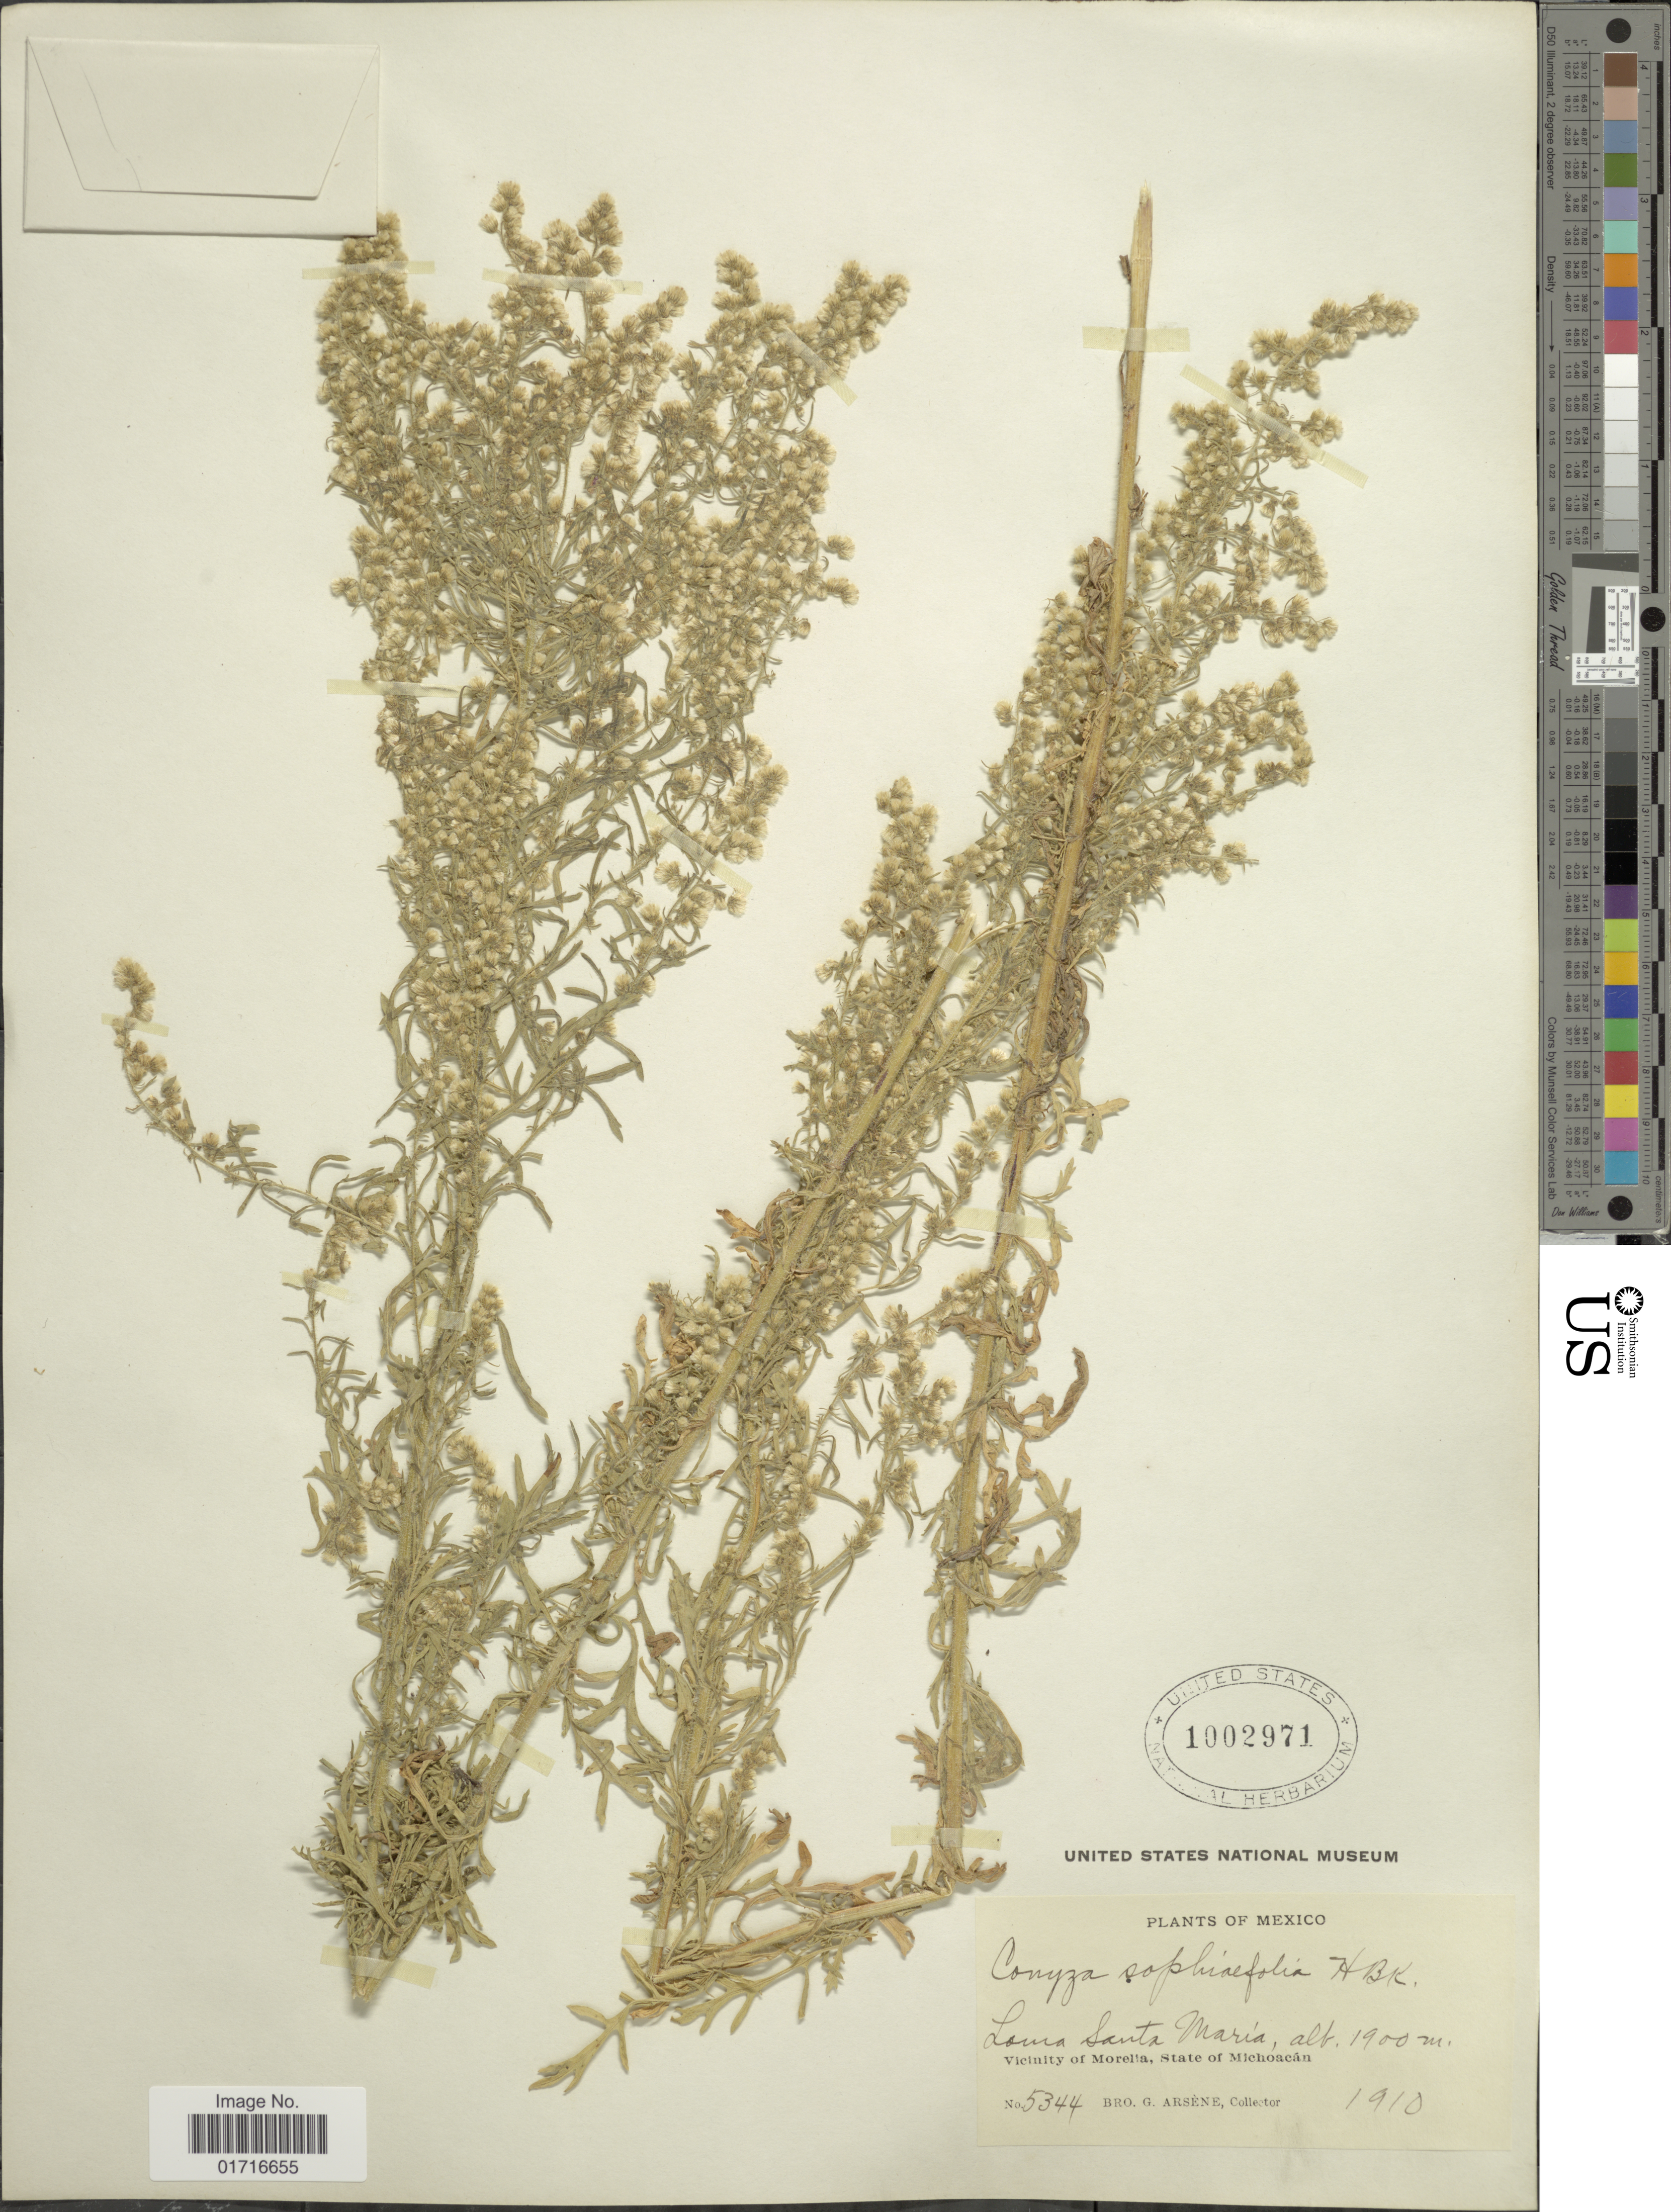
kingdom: Plantae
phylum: Tracheophyta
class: Magnoliopsida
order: Asterales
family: Asteraceae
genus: Conyza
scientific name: Conyza sophiaefolia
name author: Kunth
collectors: Bro. G. Arsène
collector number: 5344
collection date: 1910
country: Mexico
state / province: Michoacán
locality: Loma Santa Maria. Vicinity of Morelia, State of Michoacan.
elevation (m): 1900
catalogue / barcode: US 1002971